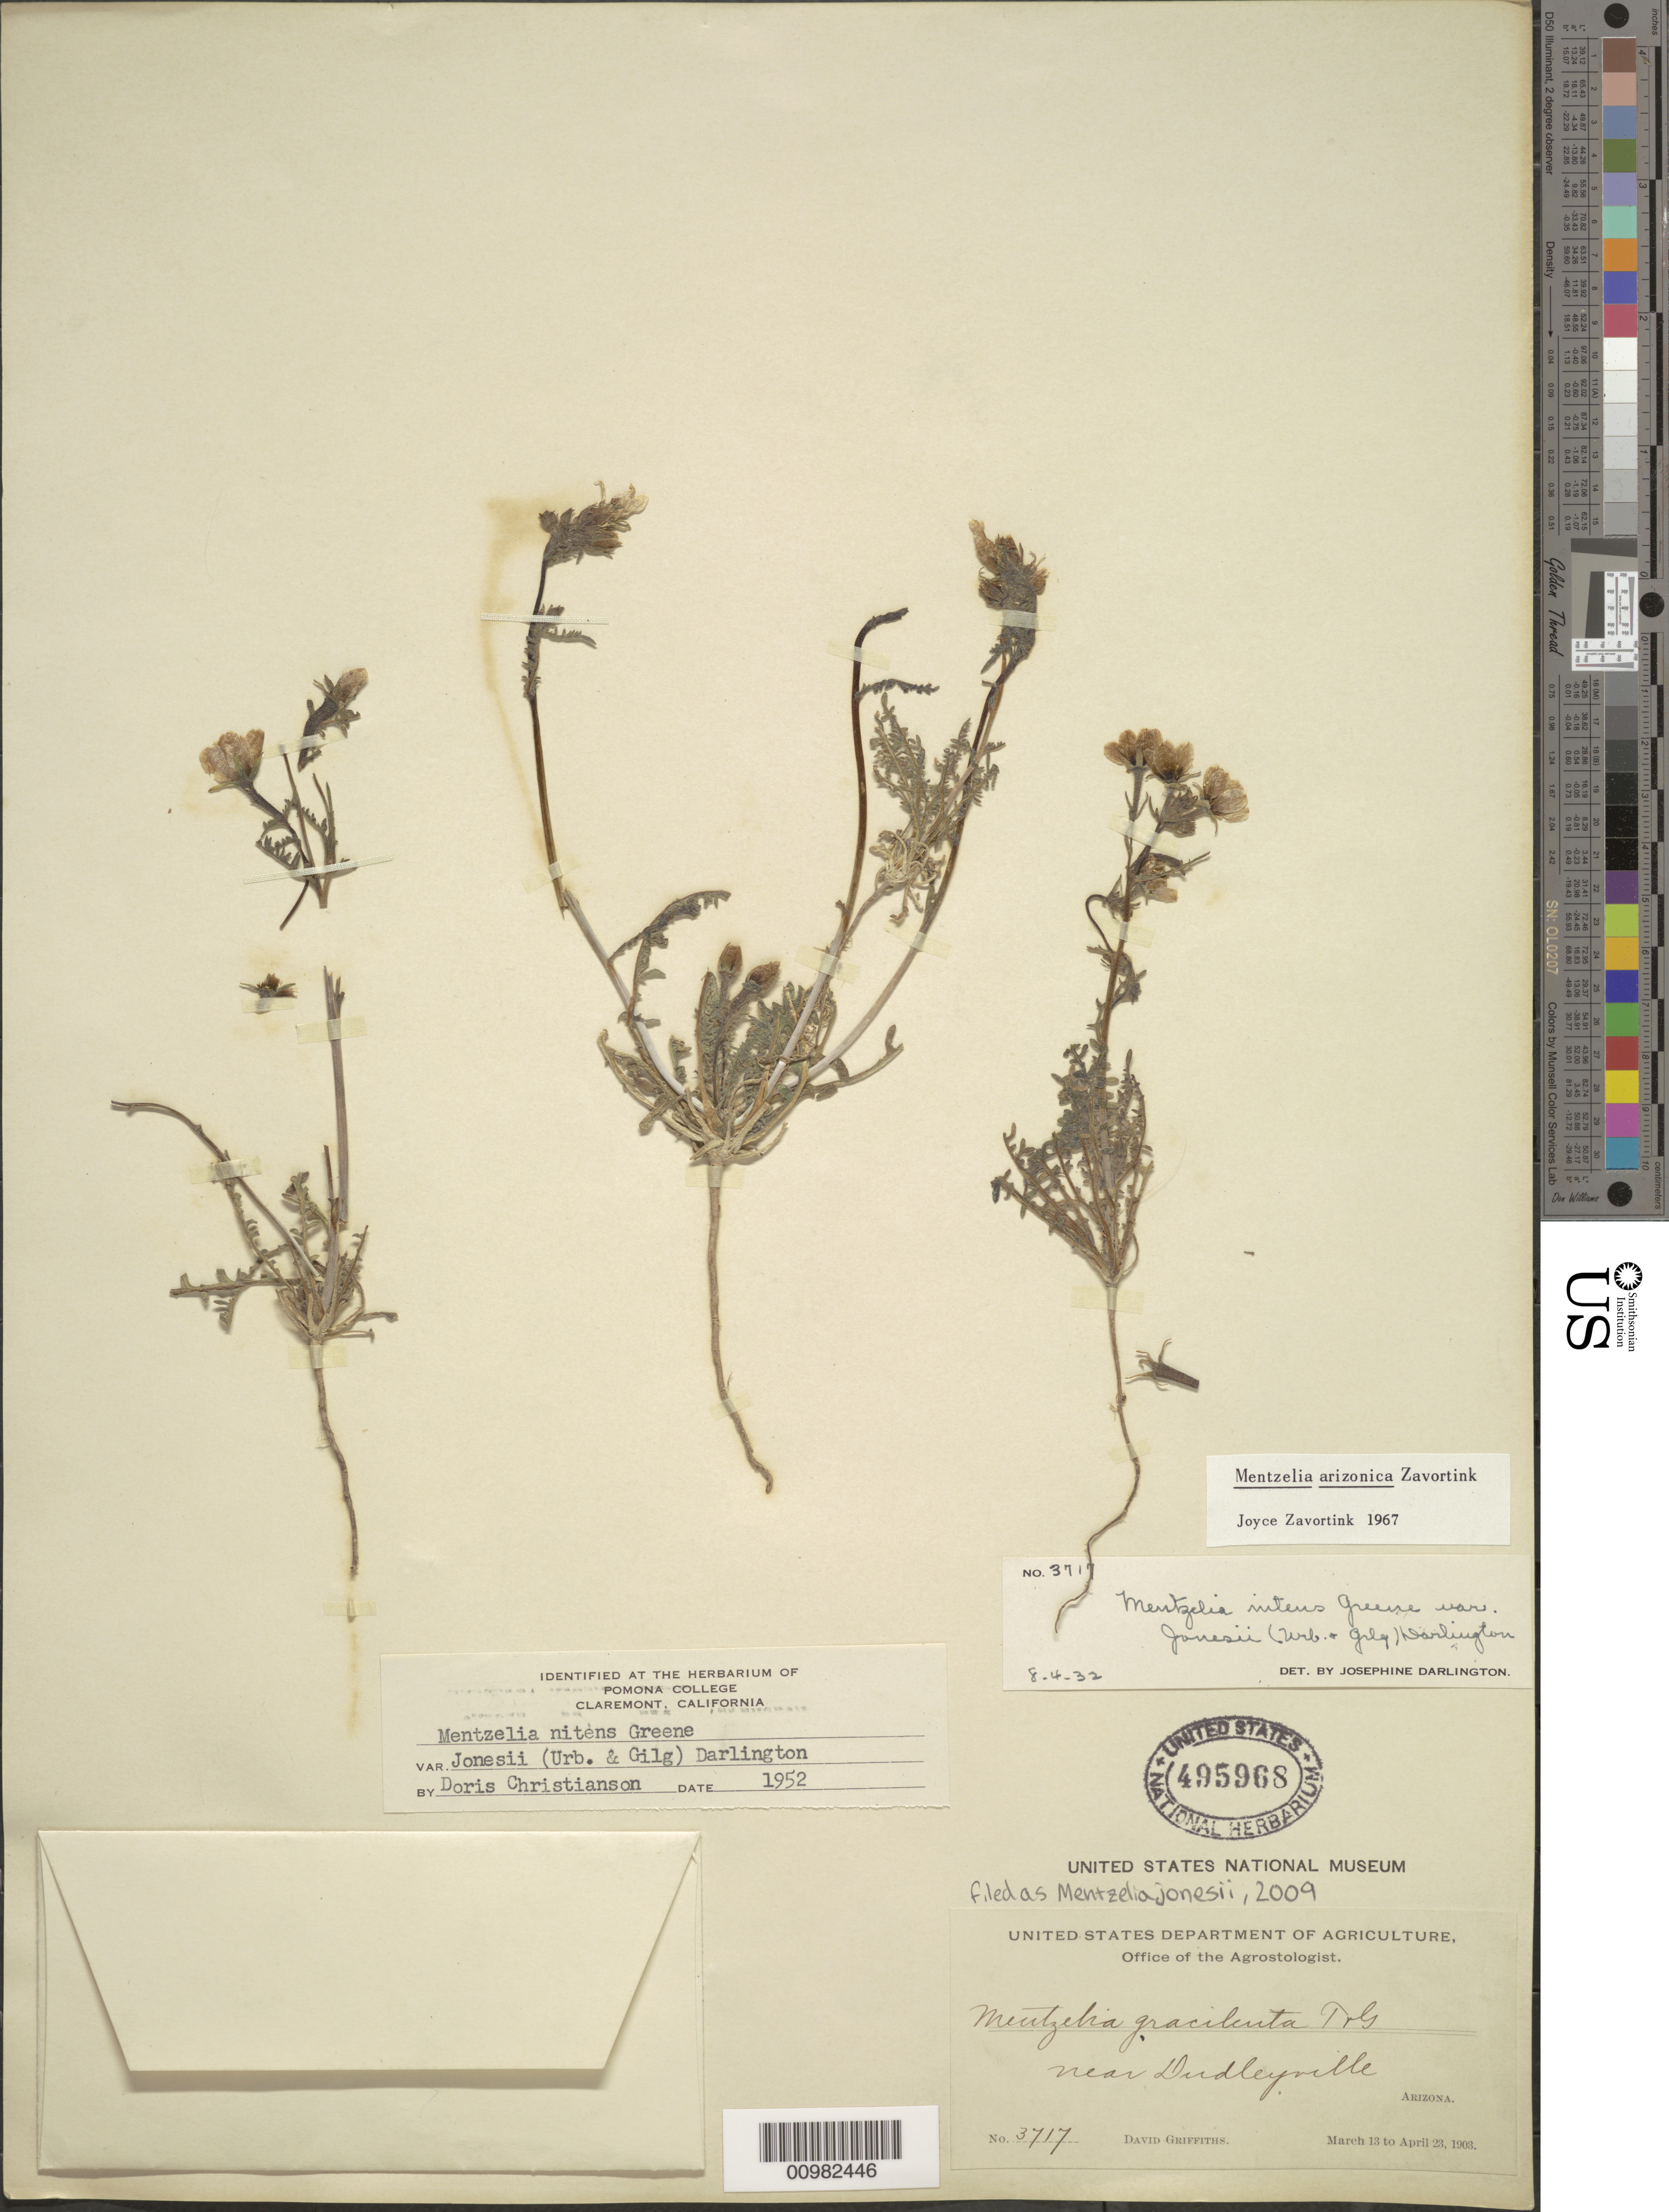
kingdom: Plantae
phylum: Tracheophyta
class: Magnoliopsida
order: Cornales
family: Loasaceae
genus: Mentzelia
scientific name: Mentzelia jonesii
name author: (Urb. & Gilg) H.J. Thomps. & J.E. Roberts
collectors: D. Griffiths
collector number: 3717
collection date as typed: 13 Mar 1903 to 23 Apr 1903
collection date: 1903-03-13/1903-04-23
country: United States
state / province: Arizona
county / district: Pinal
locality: Near Dudleyville.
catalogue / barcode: US 495968